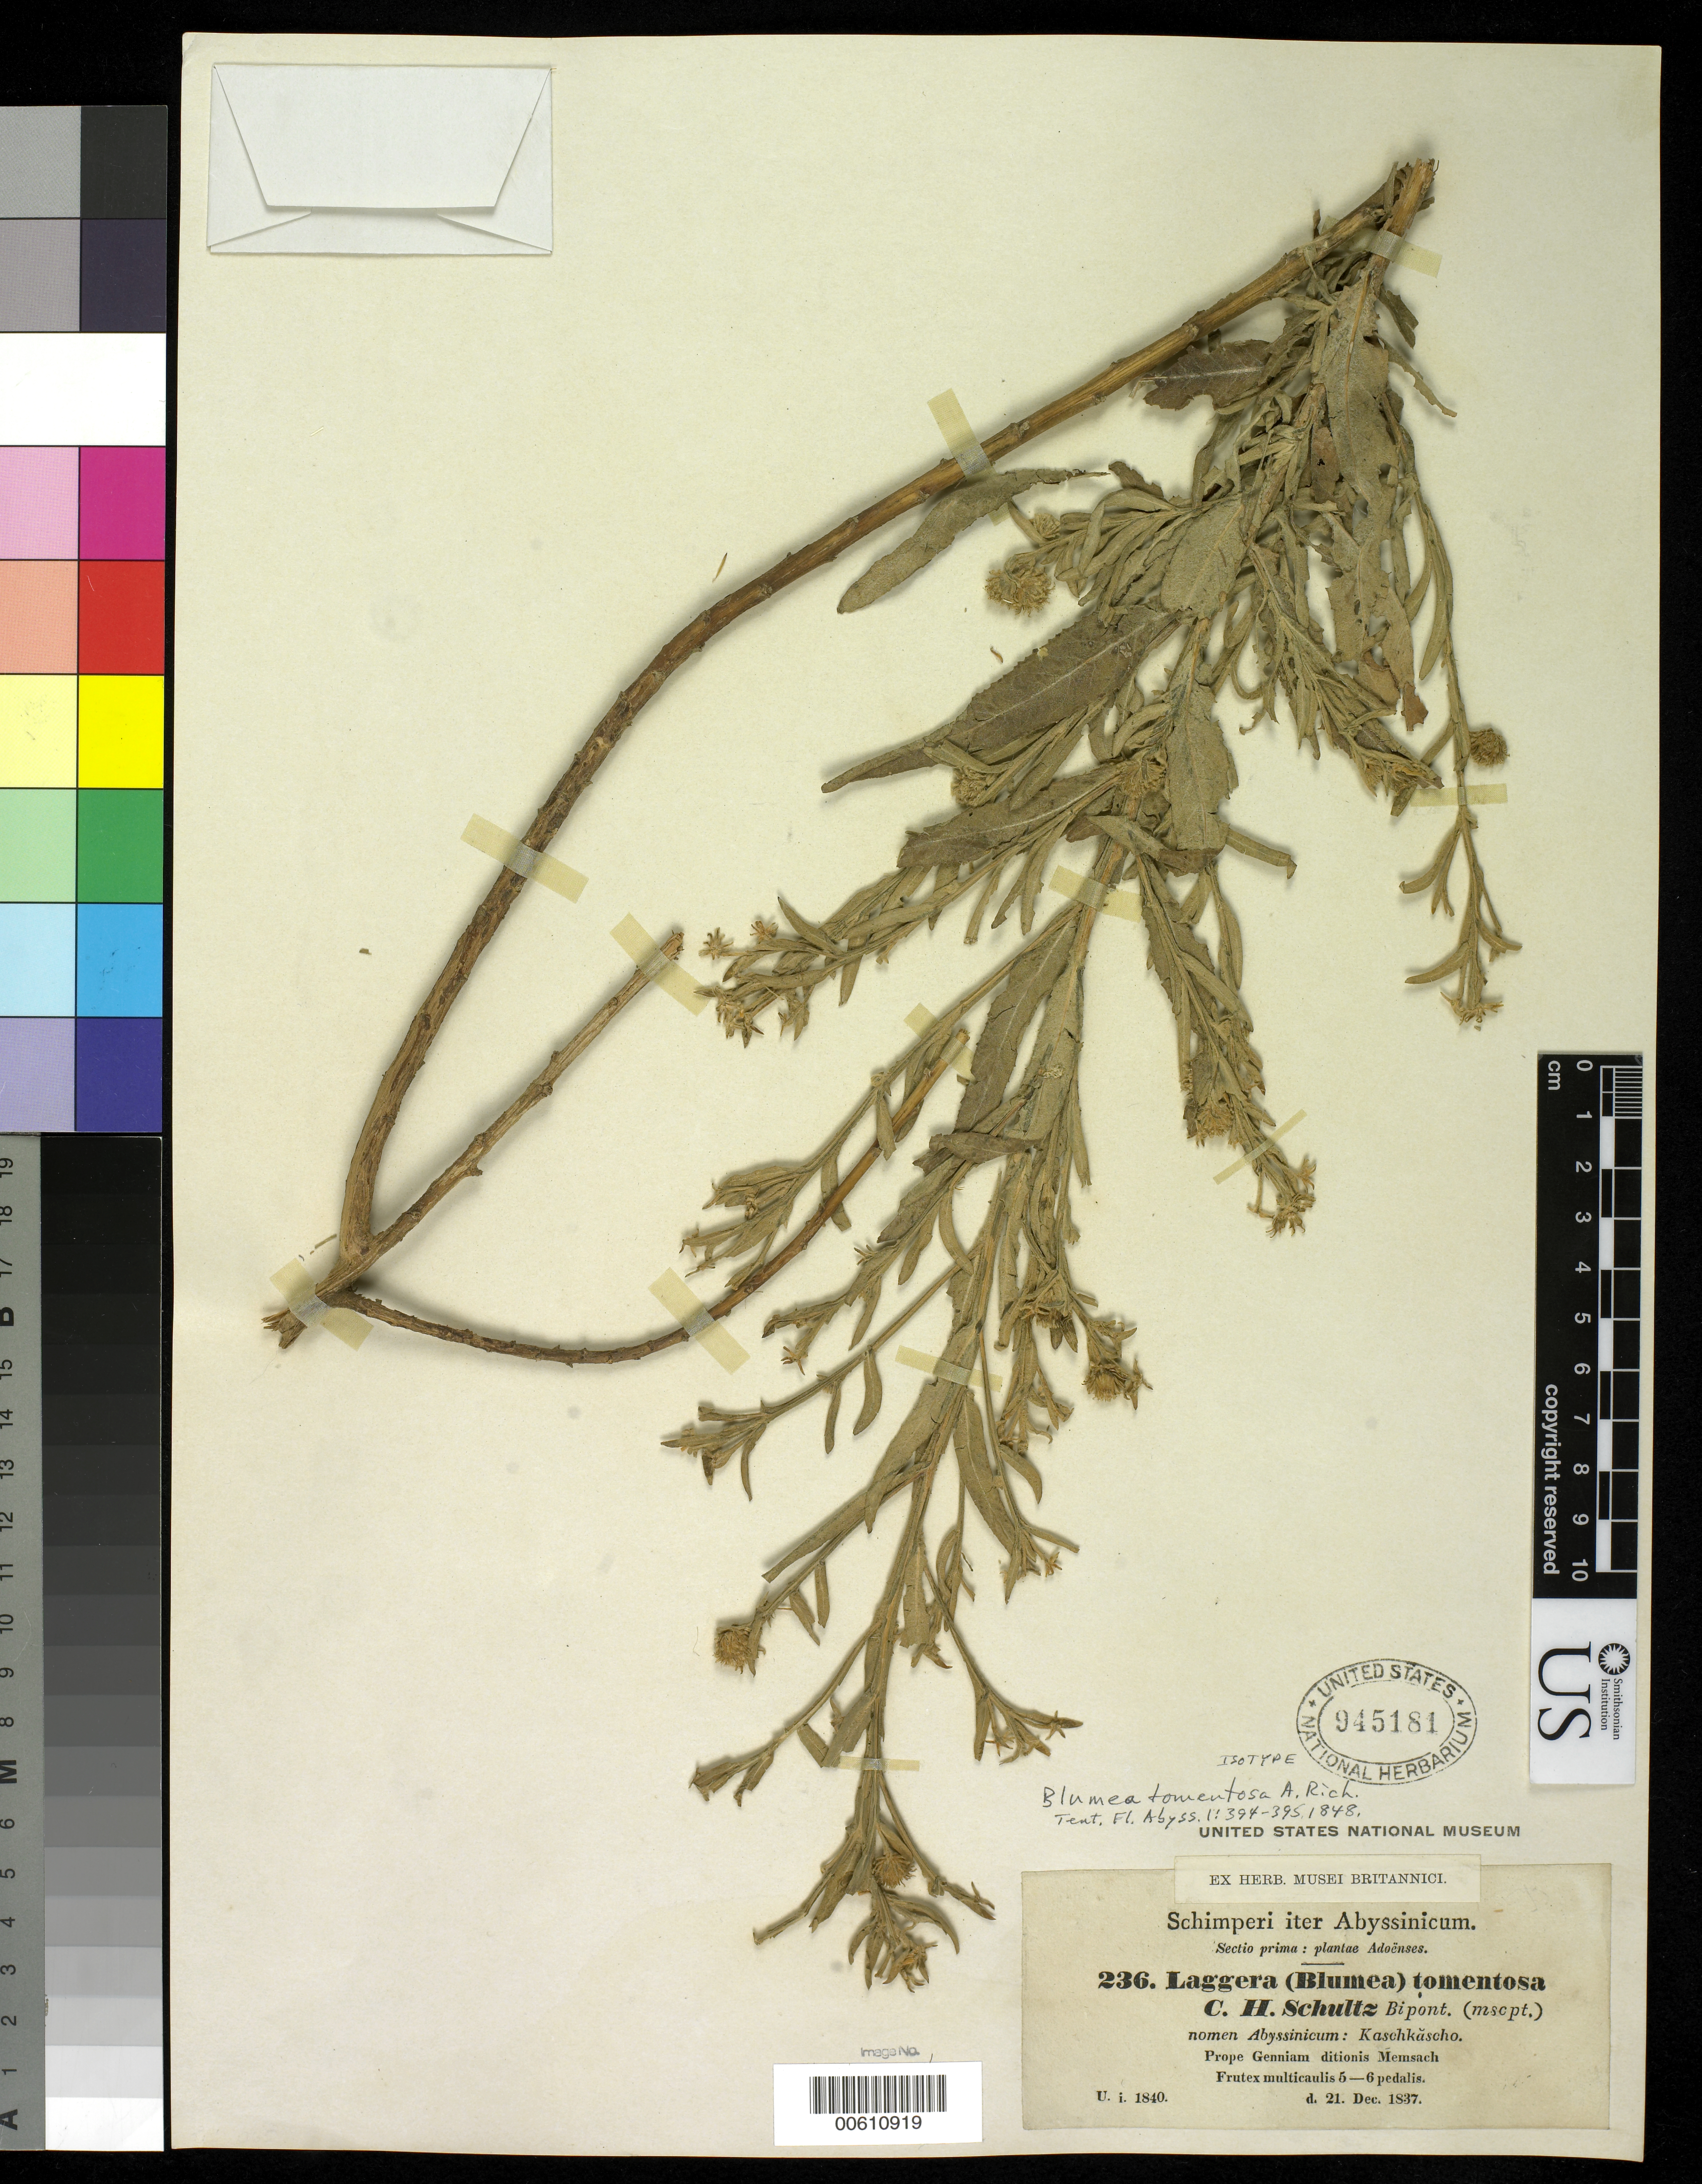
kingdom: Plantae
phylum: Tracheophyta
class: Magnoliopsida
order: Asterales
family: Asteraceae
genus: Blumea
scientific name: Blumea tomentosa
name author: A. Rich.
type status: Isotype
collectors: G. W. Schimper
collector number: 236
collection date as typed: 21 Dec 1837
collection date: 1837-12-21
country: Ethiopia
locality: Near Gennia.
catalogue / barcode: US 945181